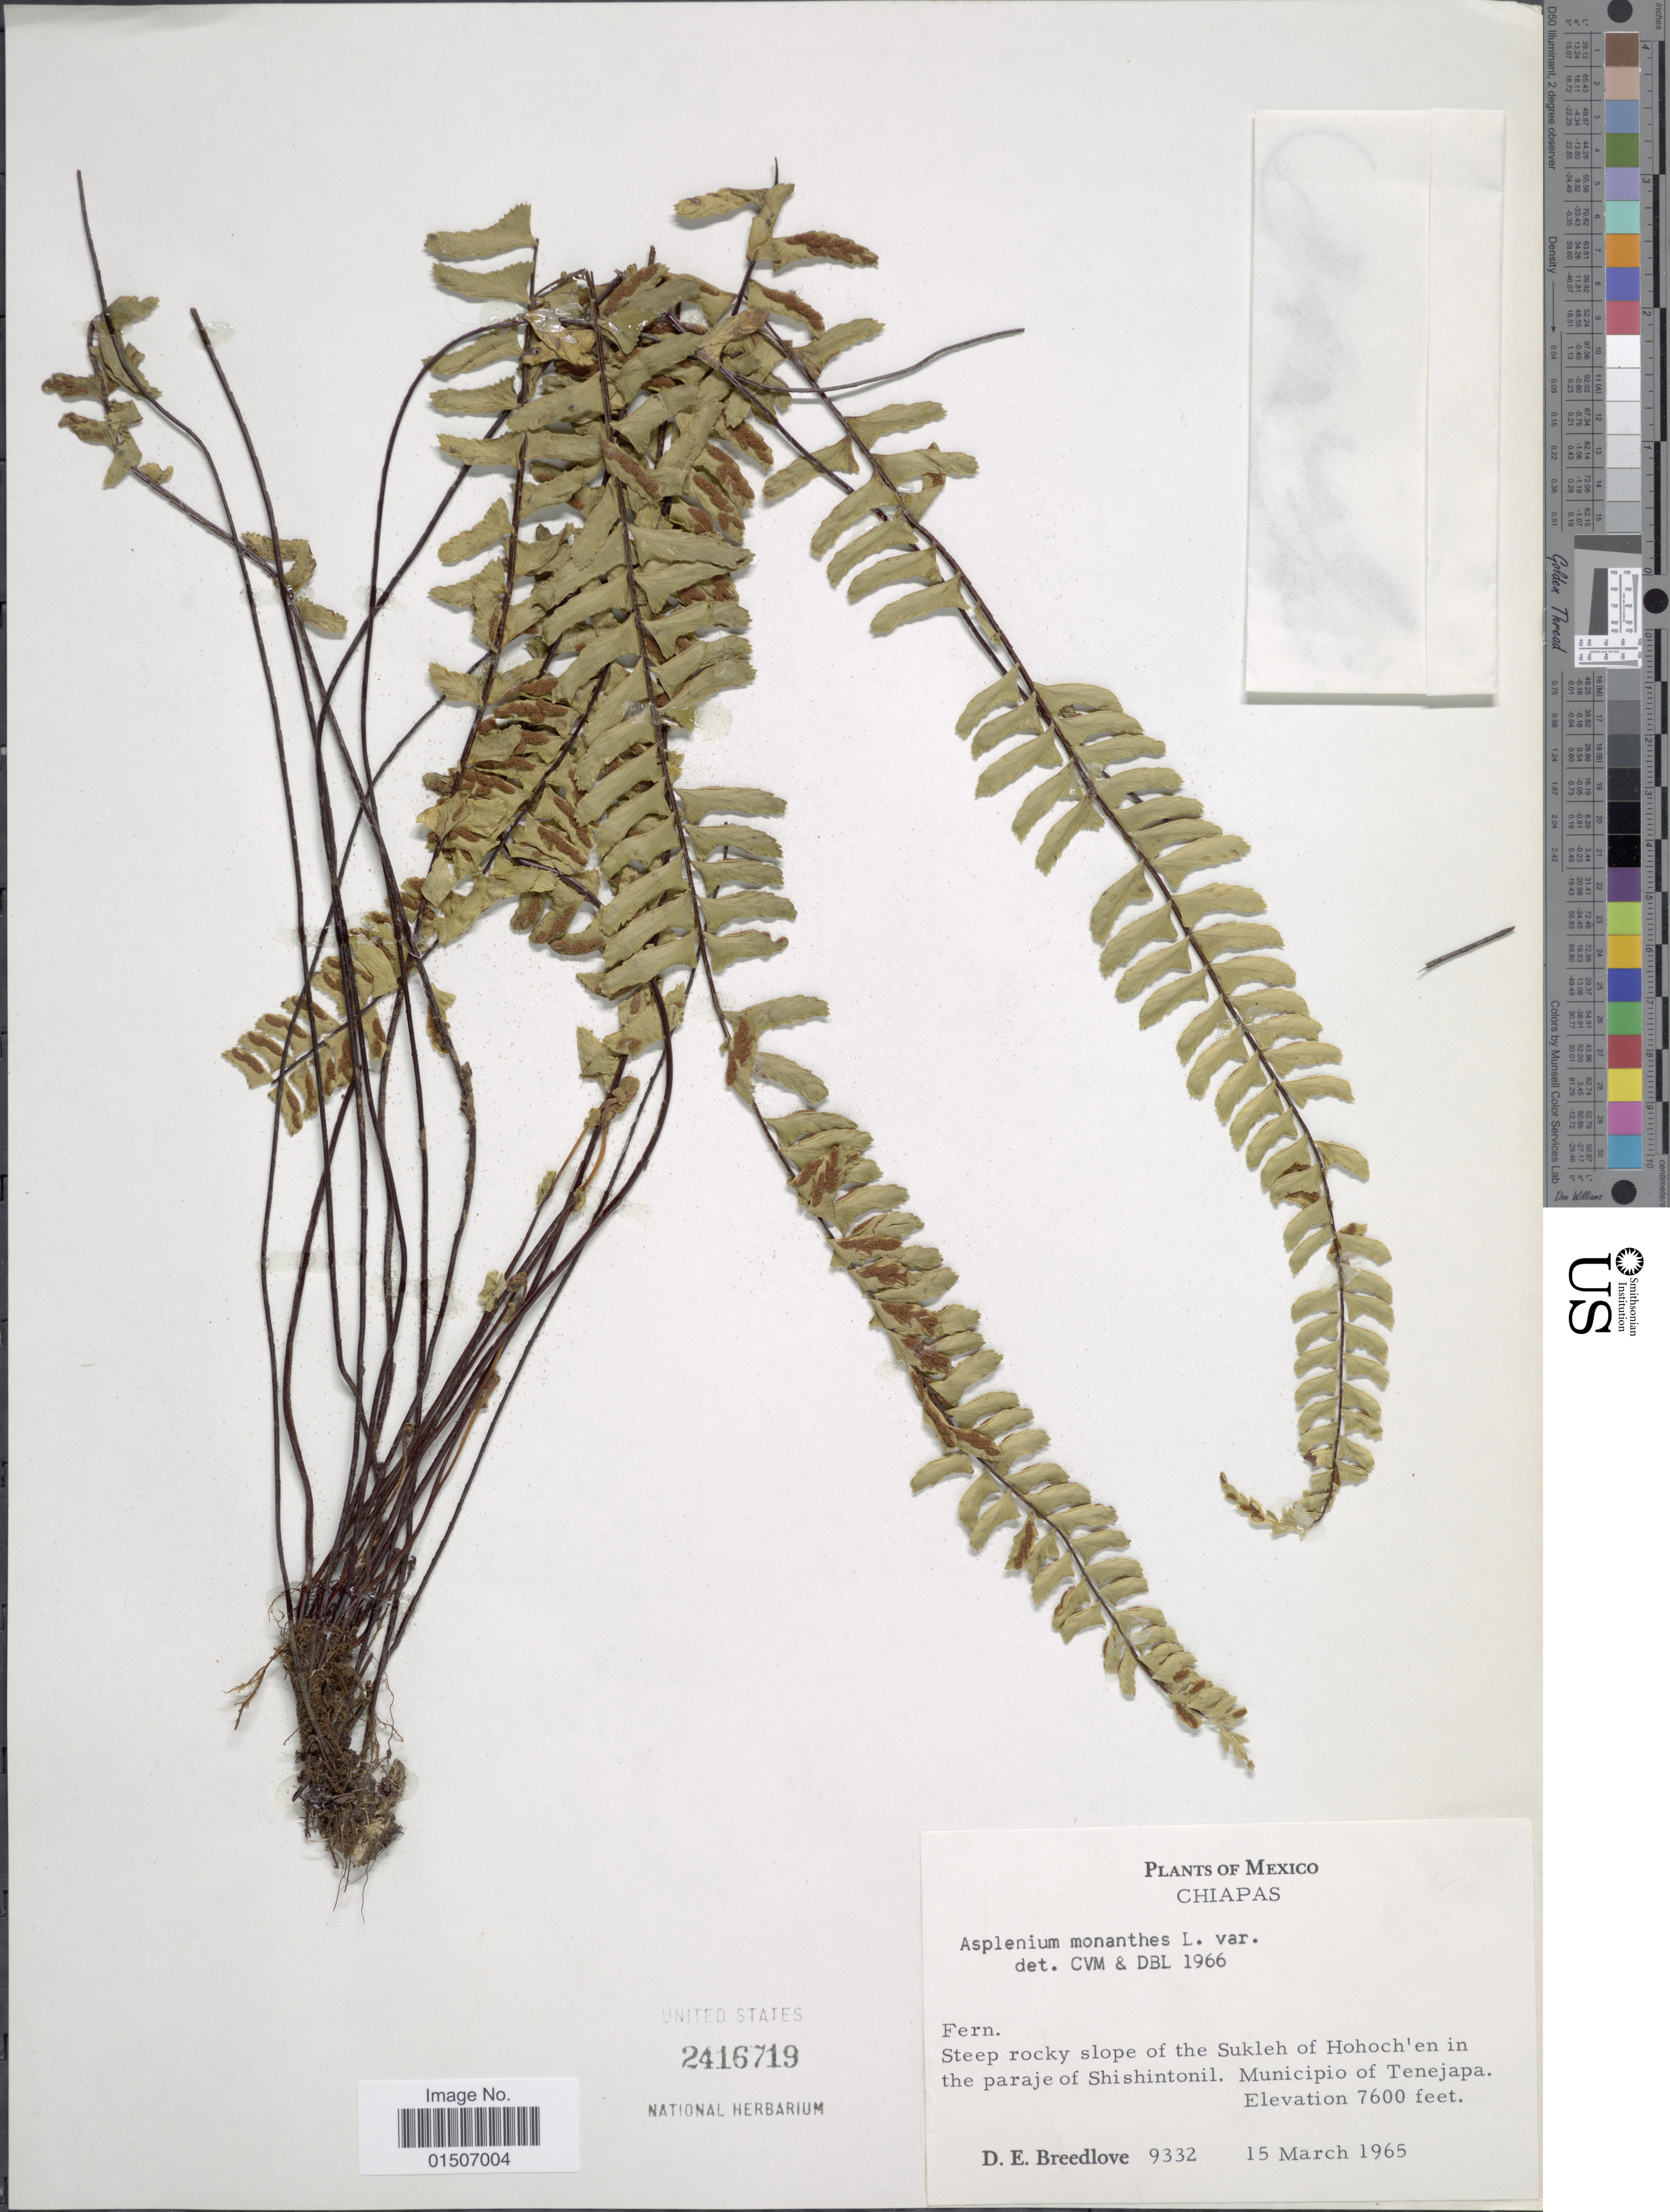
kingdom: Plantae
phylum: Tracheophyta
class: Polypodiopsida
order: Polypodiales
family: Aspleniaceae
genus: Asplenium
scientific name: Asplenium monanthes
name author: L.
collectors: D. E. Breedlove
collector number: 9332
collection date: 1965-03-15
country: Mexico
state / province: Chiapas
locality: Steep rocky slope of the Sukleh of Hohoch'en in the paraje of Shishintonil. Municpio of Tenejapa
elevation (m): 2316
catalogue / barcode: US 2416719